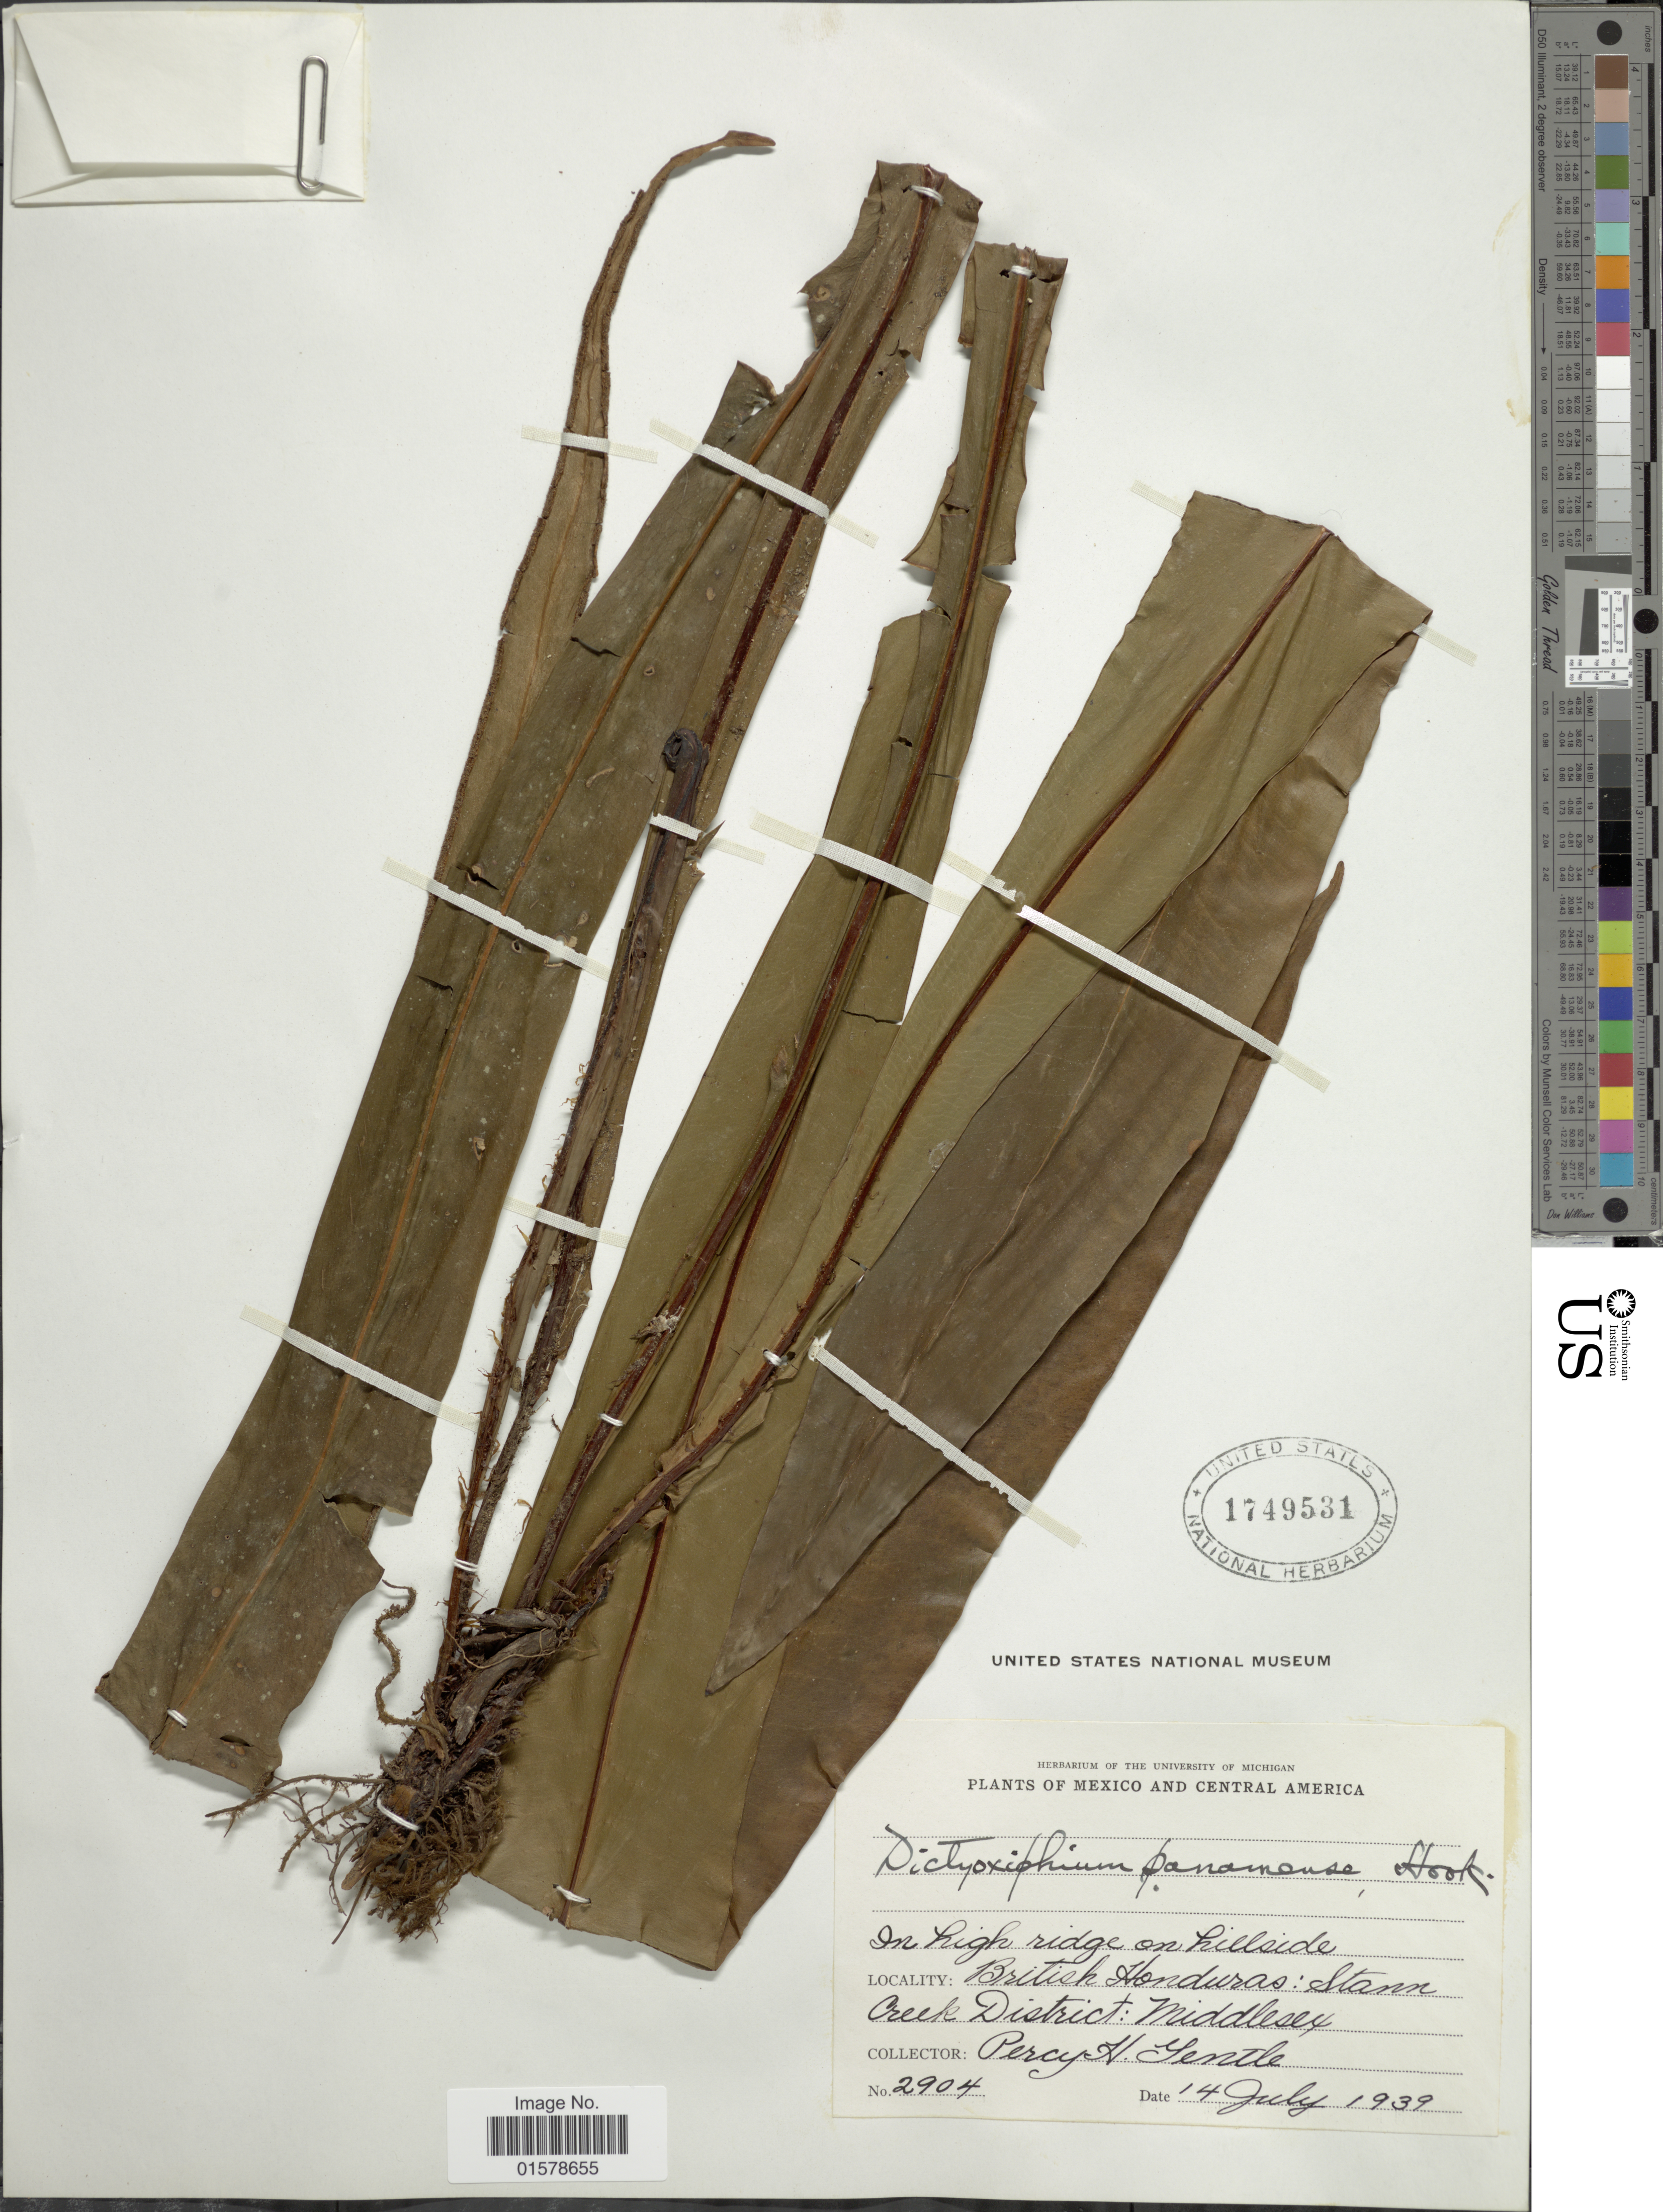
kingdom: Plantae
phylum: Tracheophyta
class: Polypodiopsida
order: Polypodiales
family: Tectariaceae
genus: Tectaria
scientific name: Tectaria panamensis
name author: (Hook.) R.M. Tryon & A.F. Tryon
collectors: P. H. Gentle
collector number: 2904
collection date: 1939-09-14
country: Belize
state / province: Stann Creek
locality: British Honduras: Stann Creek District: Middlesex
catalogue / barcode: US 1749531